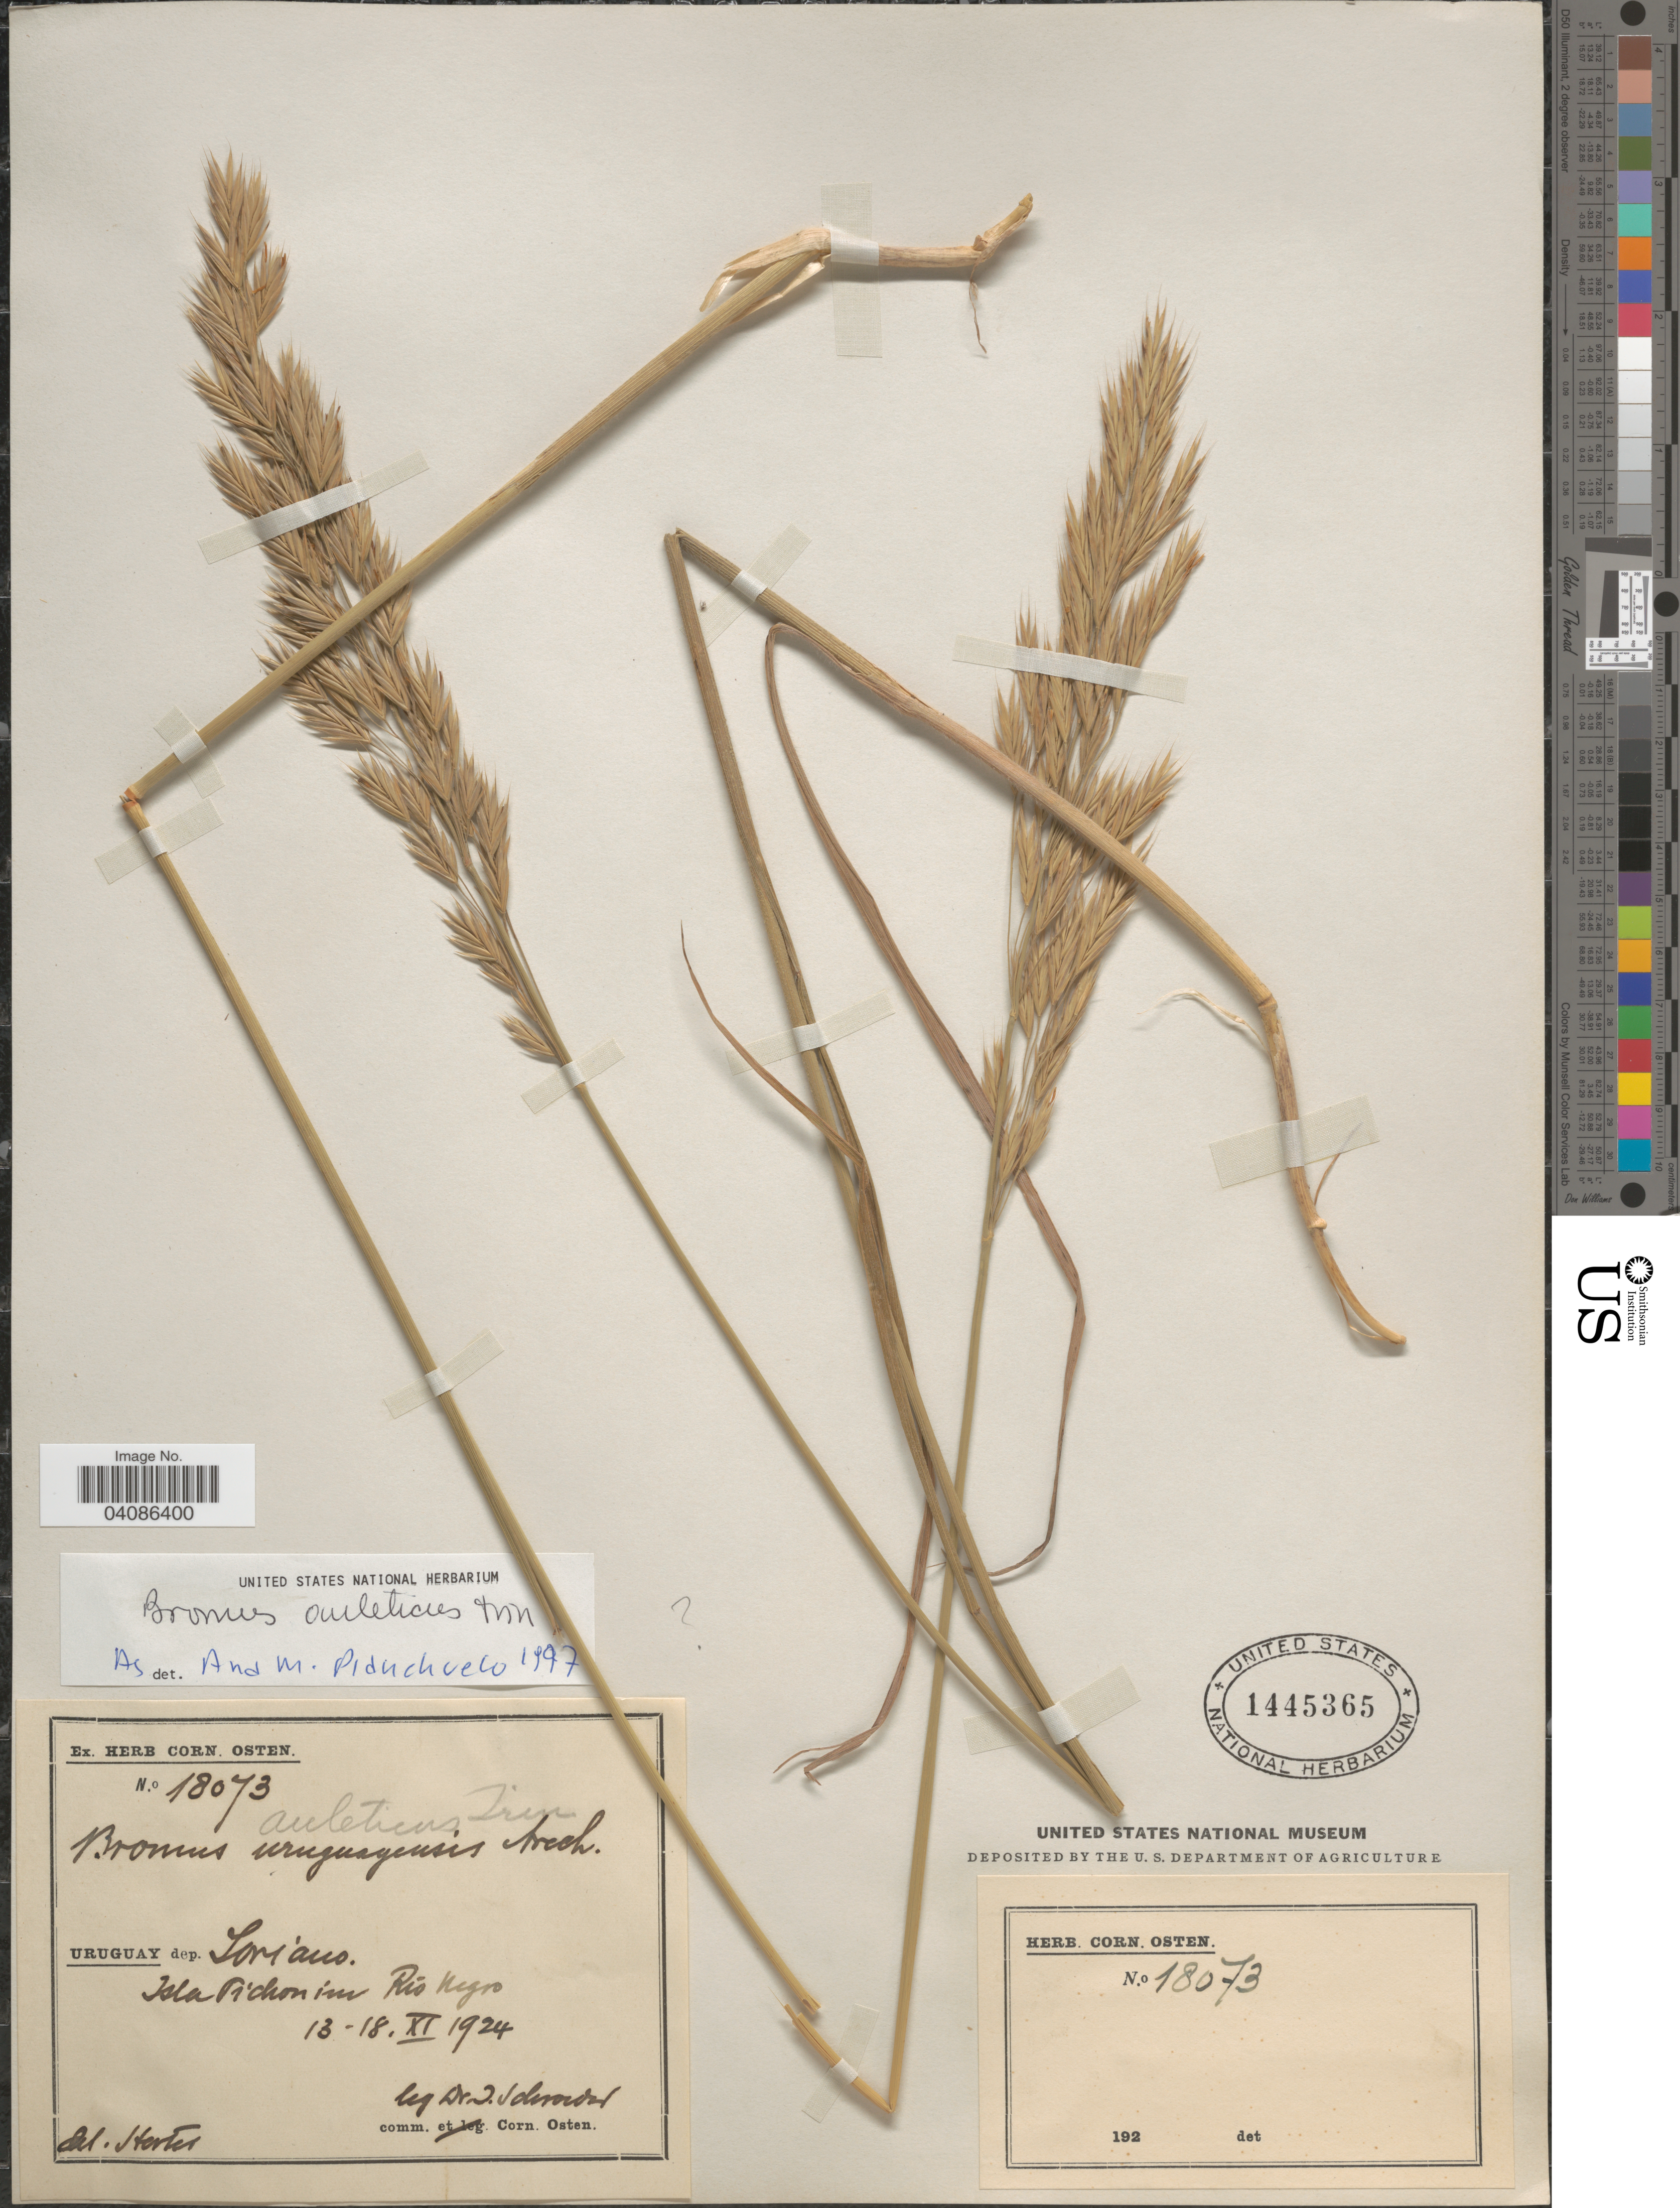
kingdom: Plantae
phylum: Tracheophyta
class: Liliopsida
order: Poales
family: Poaceae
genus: Bromus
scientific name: Bromus auleticus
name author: Trin. ex Nees in Mart.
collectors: J. Schroeder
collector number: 18073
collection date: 1924-11-13/1924-11-18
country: Uruguay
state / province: Soriano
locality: Dep. Soriano. Isla Pichon im Rio Negro.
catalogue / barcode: US 1445365